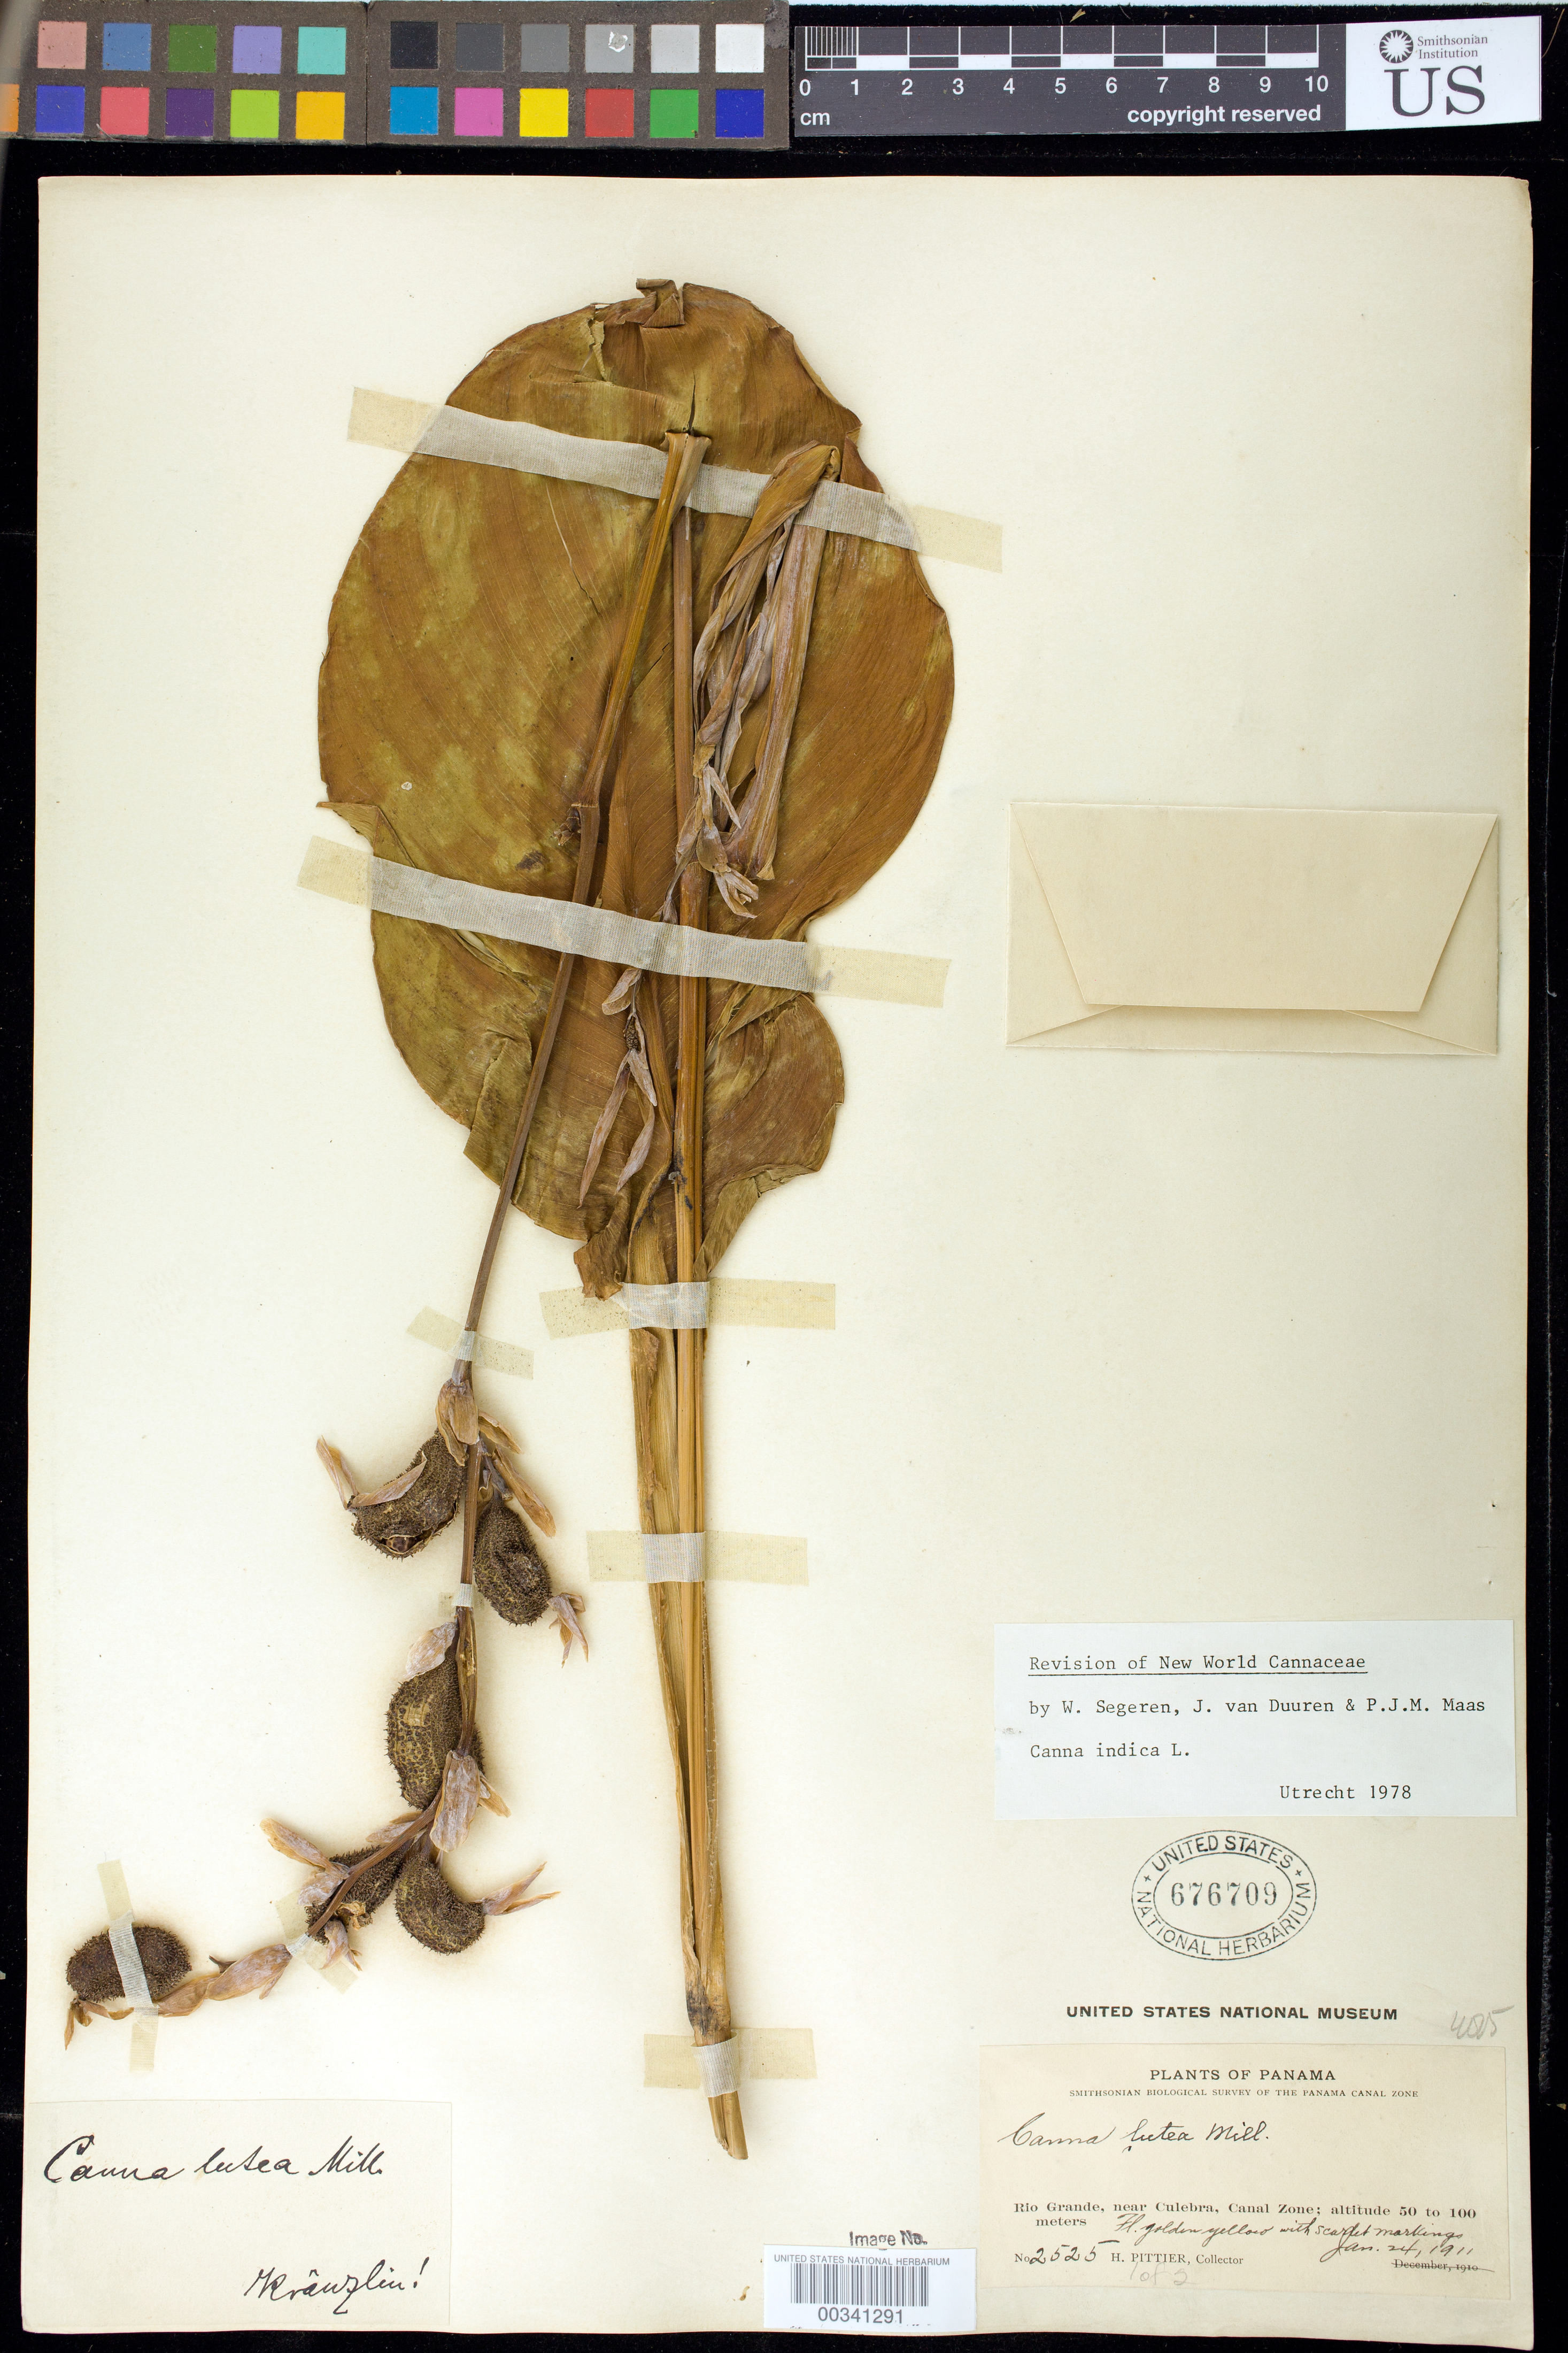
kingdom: Plantae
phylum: Tracheophyta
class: Liliopsida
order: Zingiberales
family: Cannaceae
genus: Canna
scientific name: Canna indica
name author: L.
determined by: Segeren, W.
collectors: H. F. Pittier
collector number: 2525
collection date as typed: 24 Jan 1911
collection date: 1911-01-24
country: Panama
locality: Rio Grande, near Culebra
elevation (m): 50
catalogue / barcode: US 676709